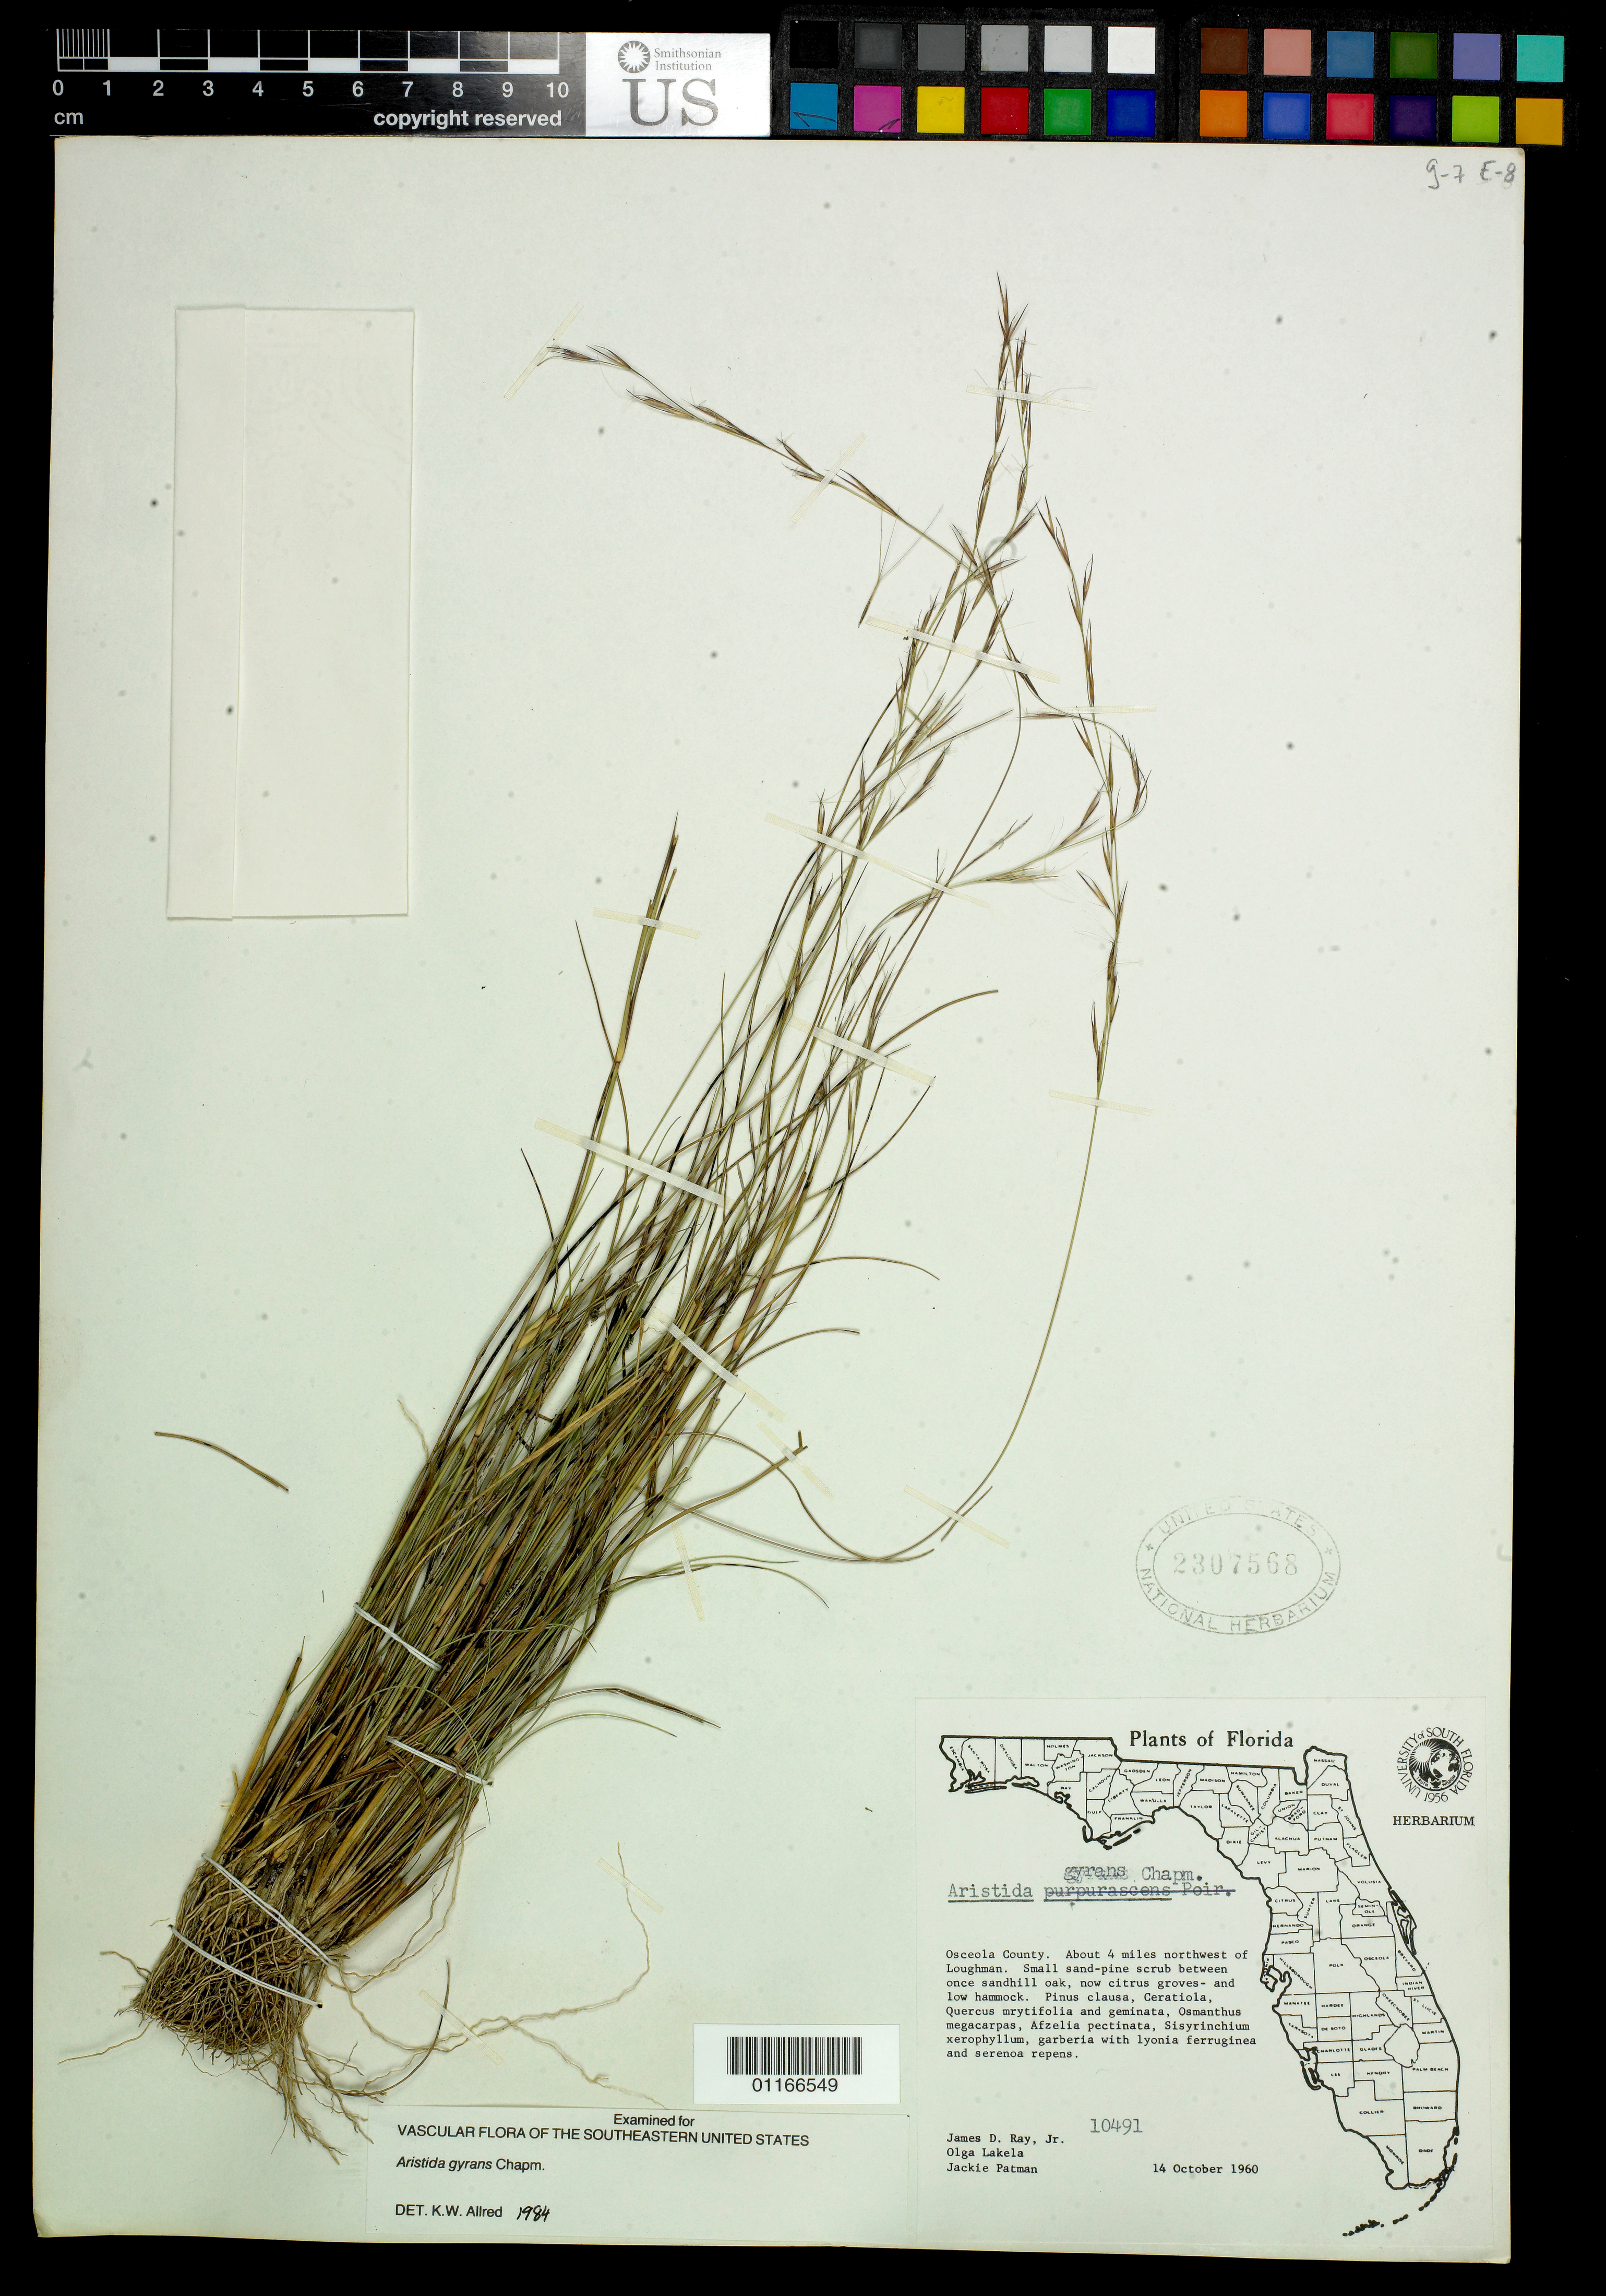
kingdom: Plantae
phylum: Tracheophyta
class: Liliopsida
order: Poales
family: Poaceae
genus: Aristida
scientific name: Aristida gyrans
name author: Chapm.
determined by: Allred, Kelly W.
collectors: J. D. Ray Jr., O. K. Lakela & J. Patman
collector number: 10491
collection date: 1960-10-14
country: United States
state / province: Florida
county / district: Osceola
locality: About 4 miles northwest of loughman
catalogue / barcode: US 2307568